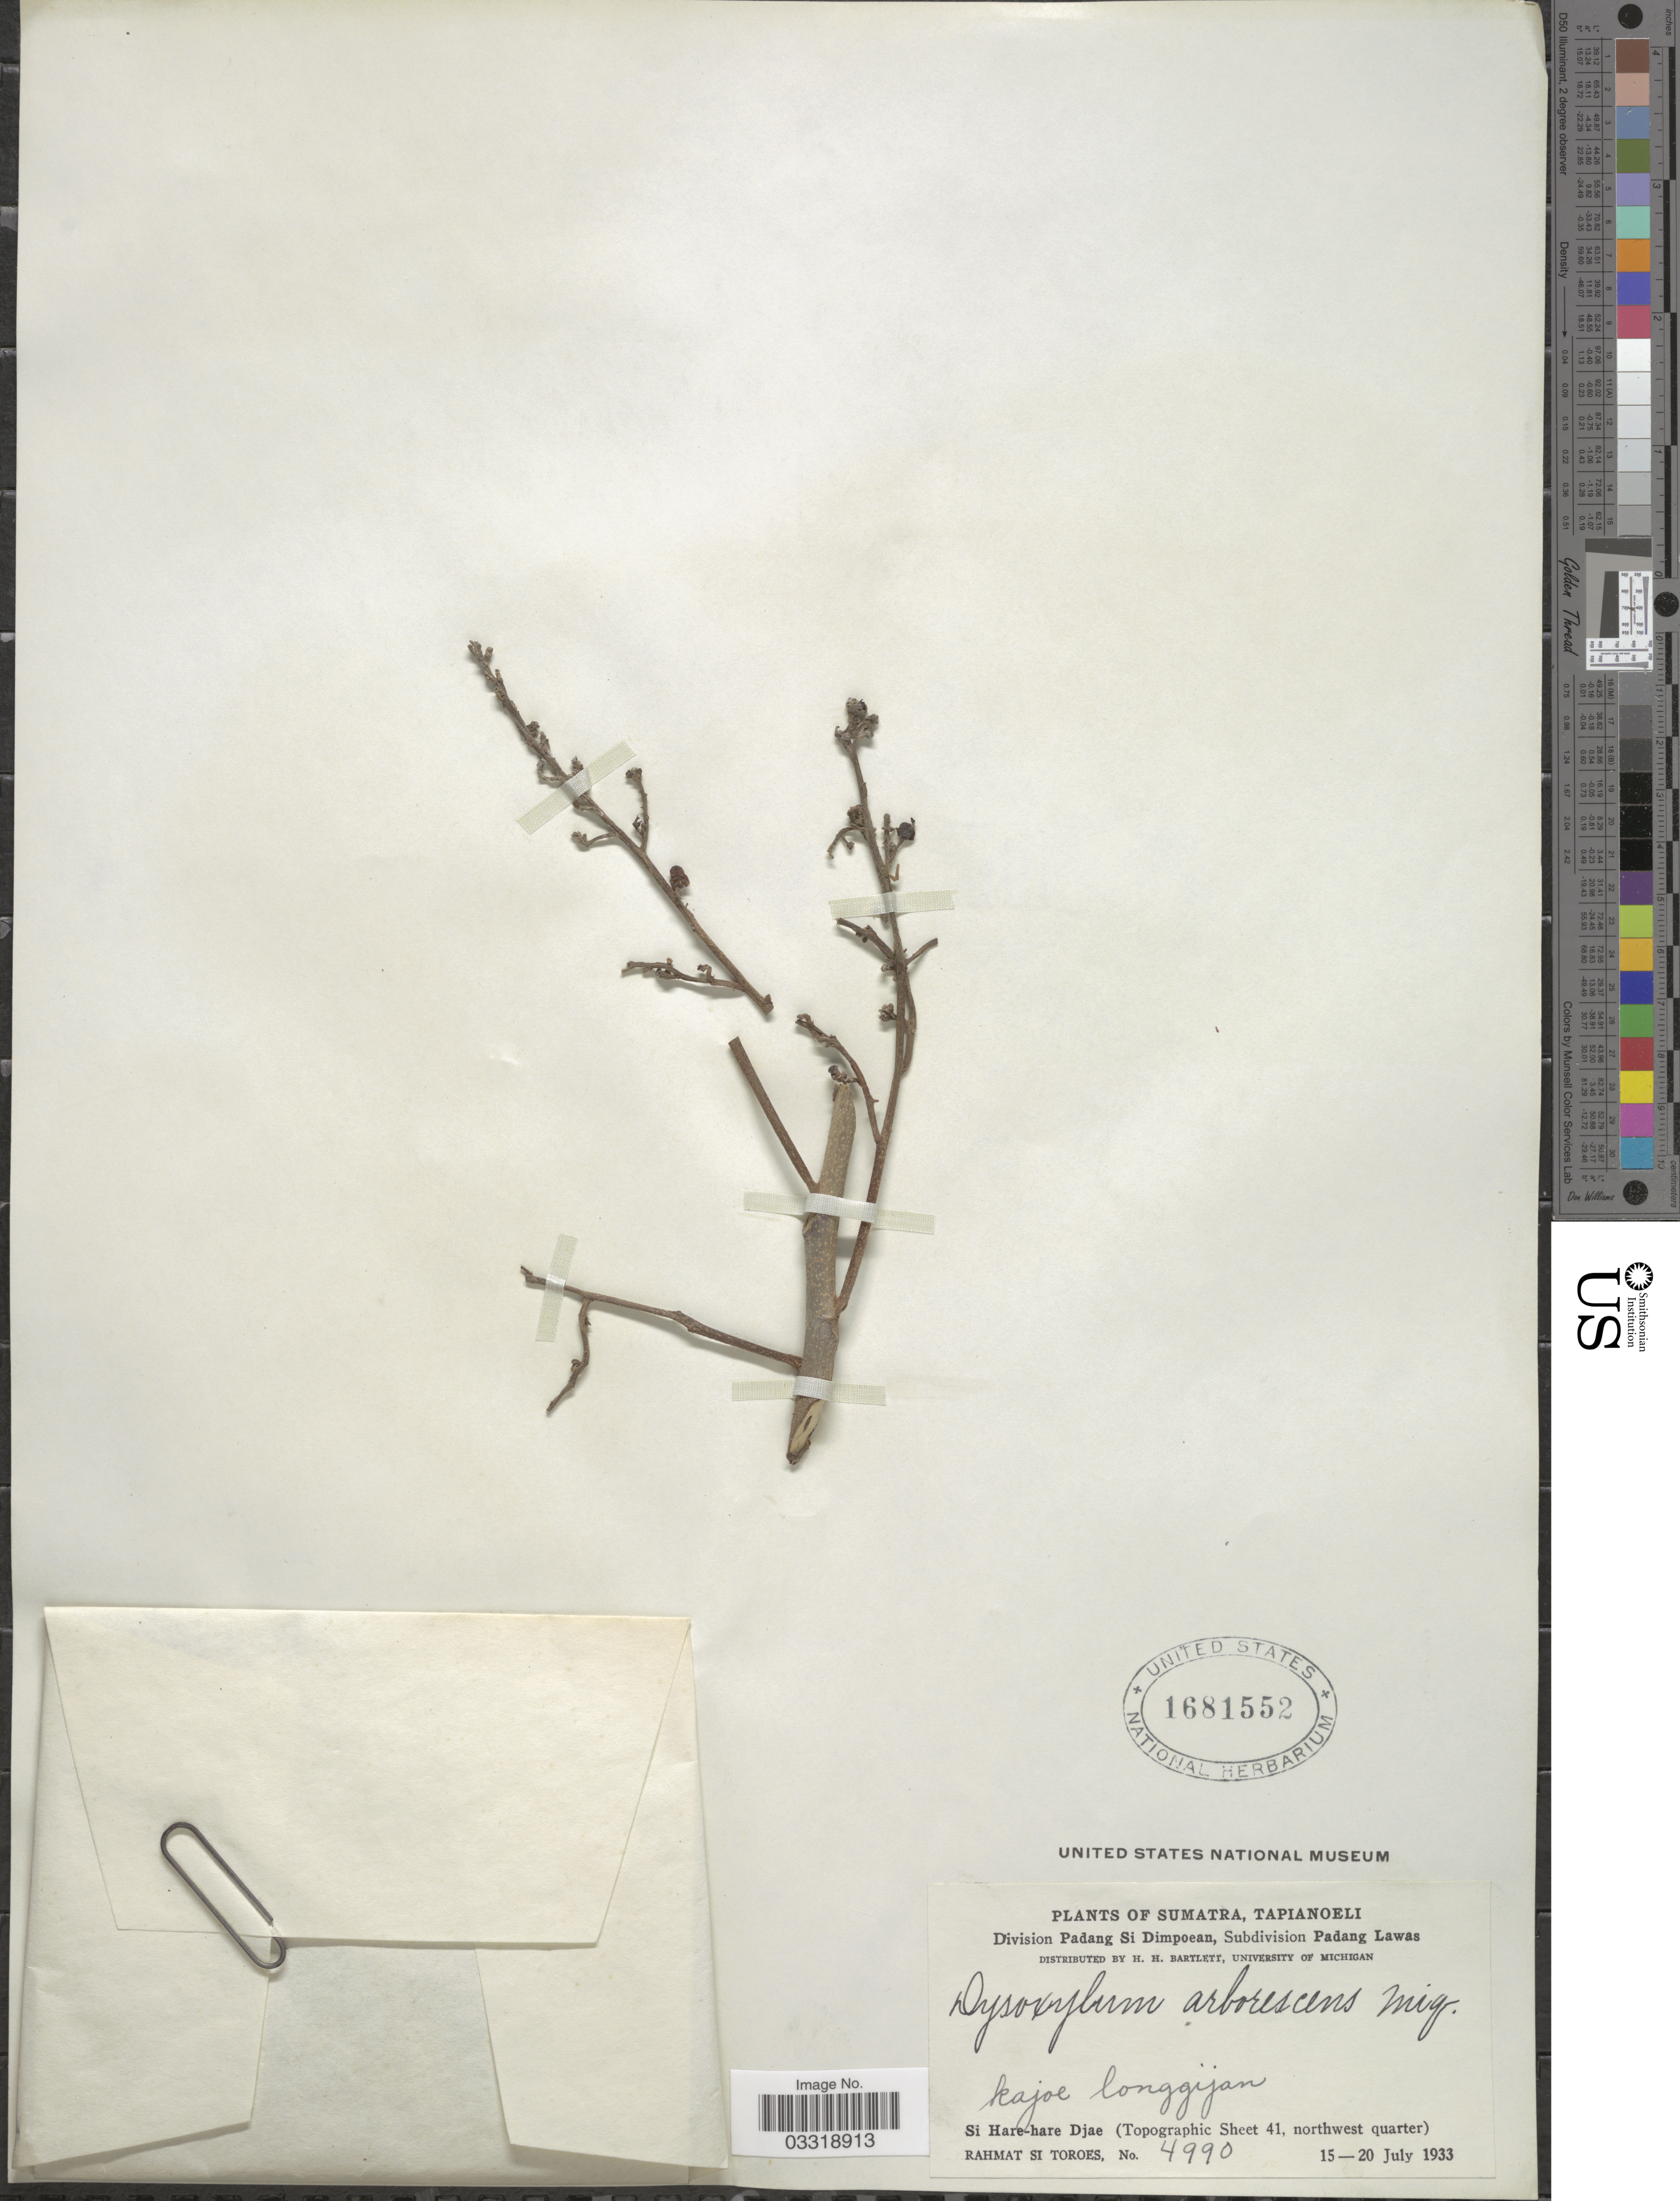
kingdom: Plantae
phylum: Tracheophyta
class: Magnoliopsida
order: Sapindales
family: Meliaceae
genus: Goniocheton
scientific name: Goniocheton arborescens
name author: Blume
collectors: Rahmat Si Boeea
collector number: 4990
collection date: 1933-07-15/1933-07-20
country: Indonesia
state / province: Sumatra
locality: Tapianoeli. Division Padang Si Dimpoean, Subdivision Padang Lawas. Si Hare-hare Djae (Topographic Sheet 41, northwest quarter).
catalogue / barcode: US 1681552